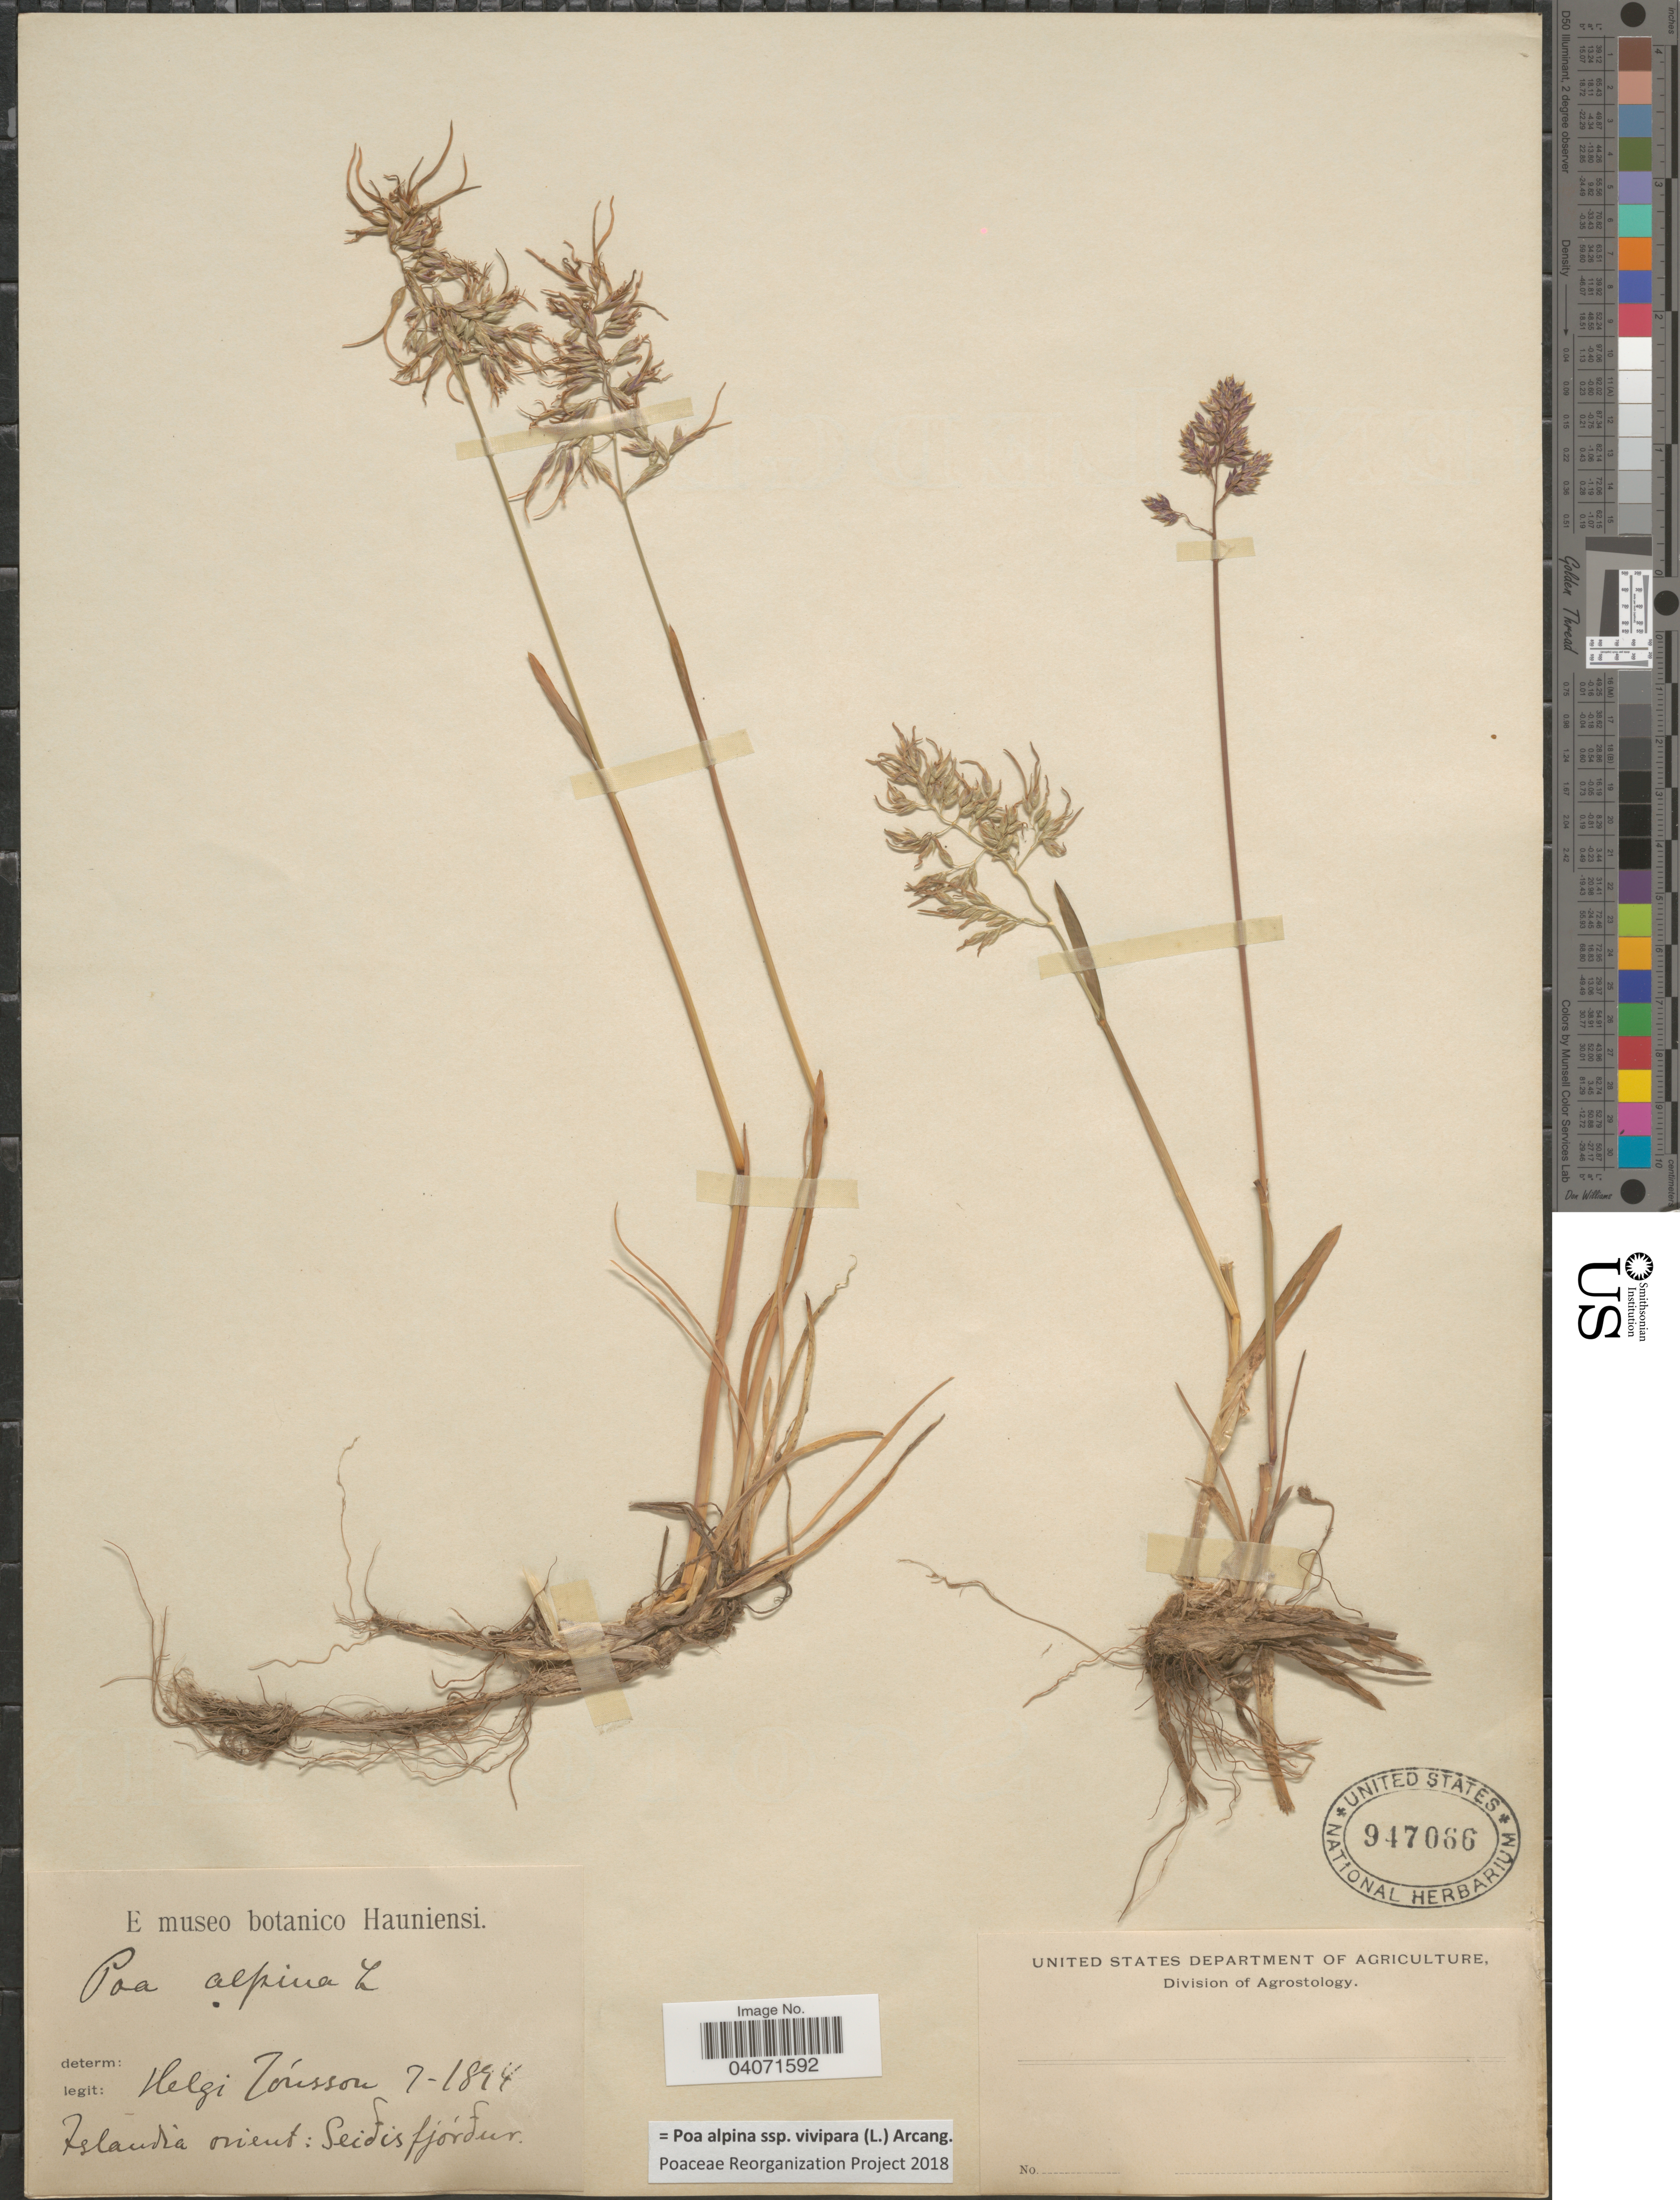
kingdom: Plantae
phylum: Tracheophyta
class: Liliopsida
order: Poales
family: Poaceae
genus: Poa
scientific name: Poa alpina subsp. vivipara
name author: (L.) Arcang.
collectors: H. Jónsson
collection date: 1894-07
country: Iceland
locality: Islandia orient: Seiðisfjörður.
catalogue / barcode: US 947066-2